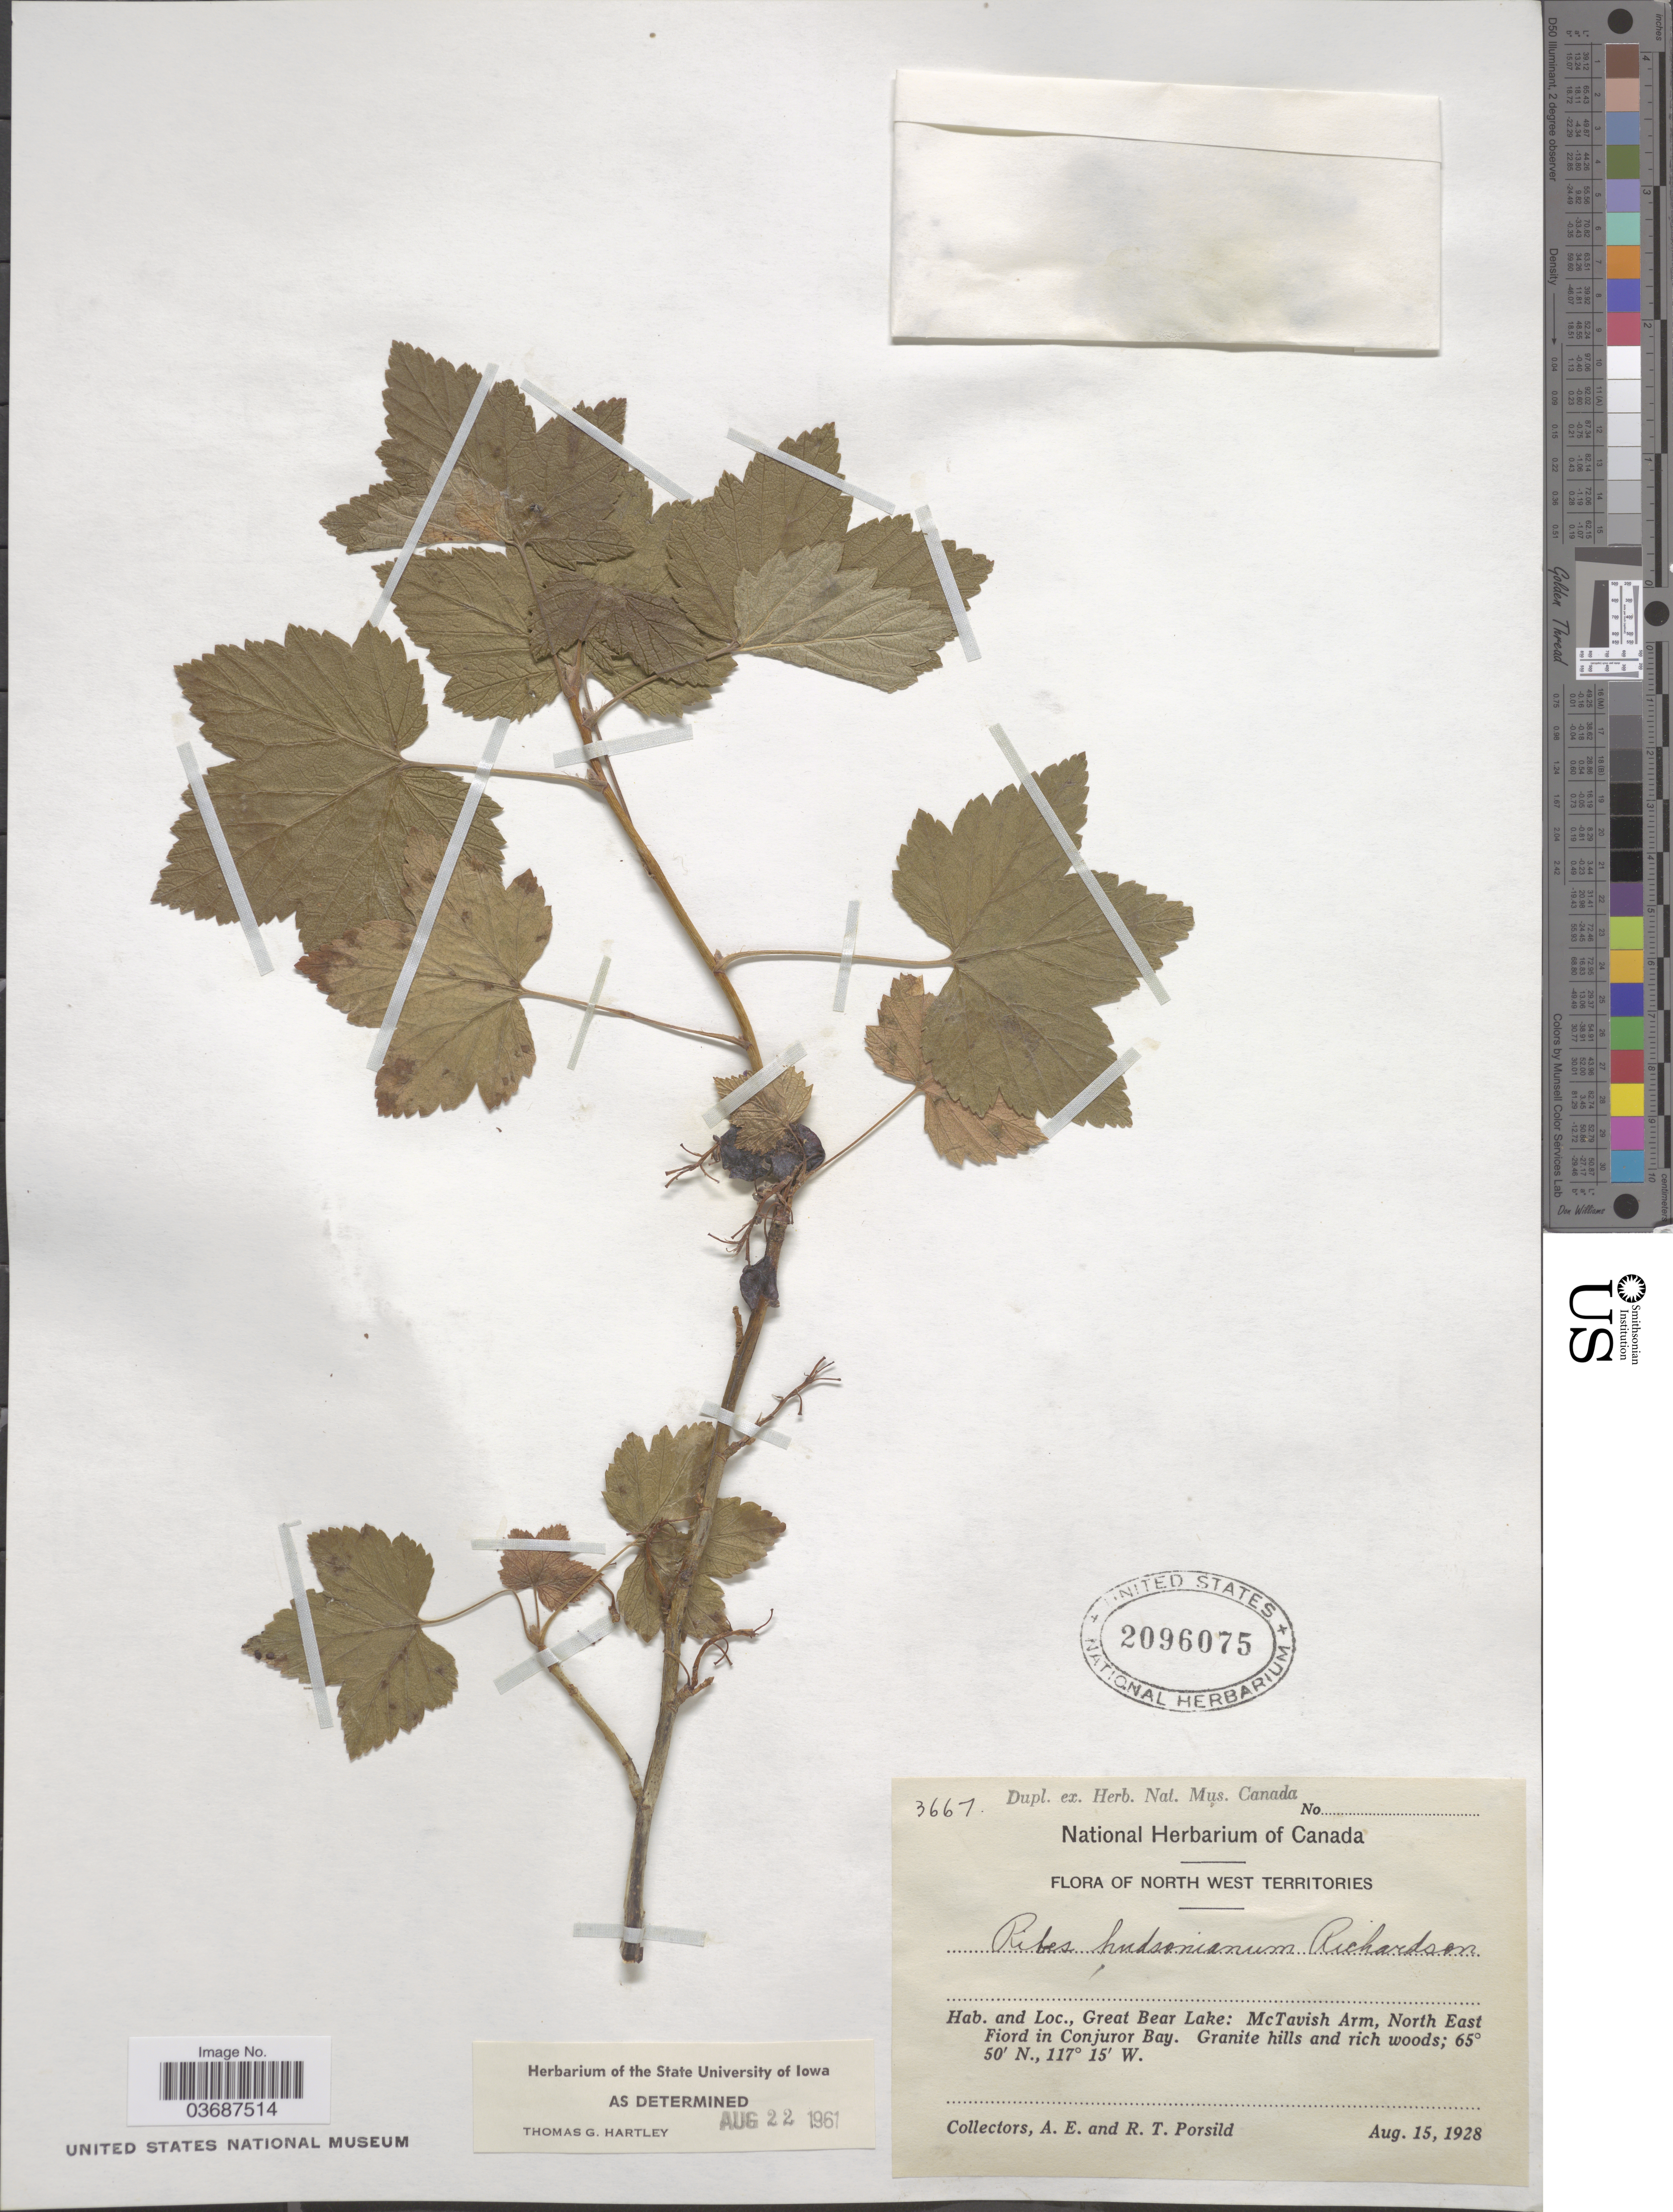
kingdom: Plantae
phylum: Tracheophyta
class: Magnoliopsida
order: Saxifragales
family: Grossulariaceae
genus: Ribes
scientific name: Ribes hudsonianum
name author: Richardson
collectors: A. E. Porsild & R. T. Porsild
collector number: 3667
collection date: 1928-08-15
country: Canada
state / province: Northwest Territories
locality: Great Bear Lake: McTavish Arm, North east Fiord in Conjuror Bay.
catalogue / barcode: US 2096075